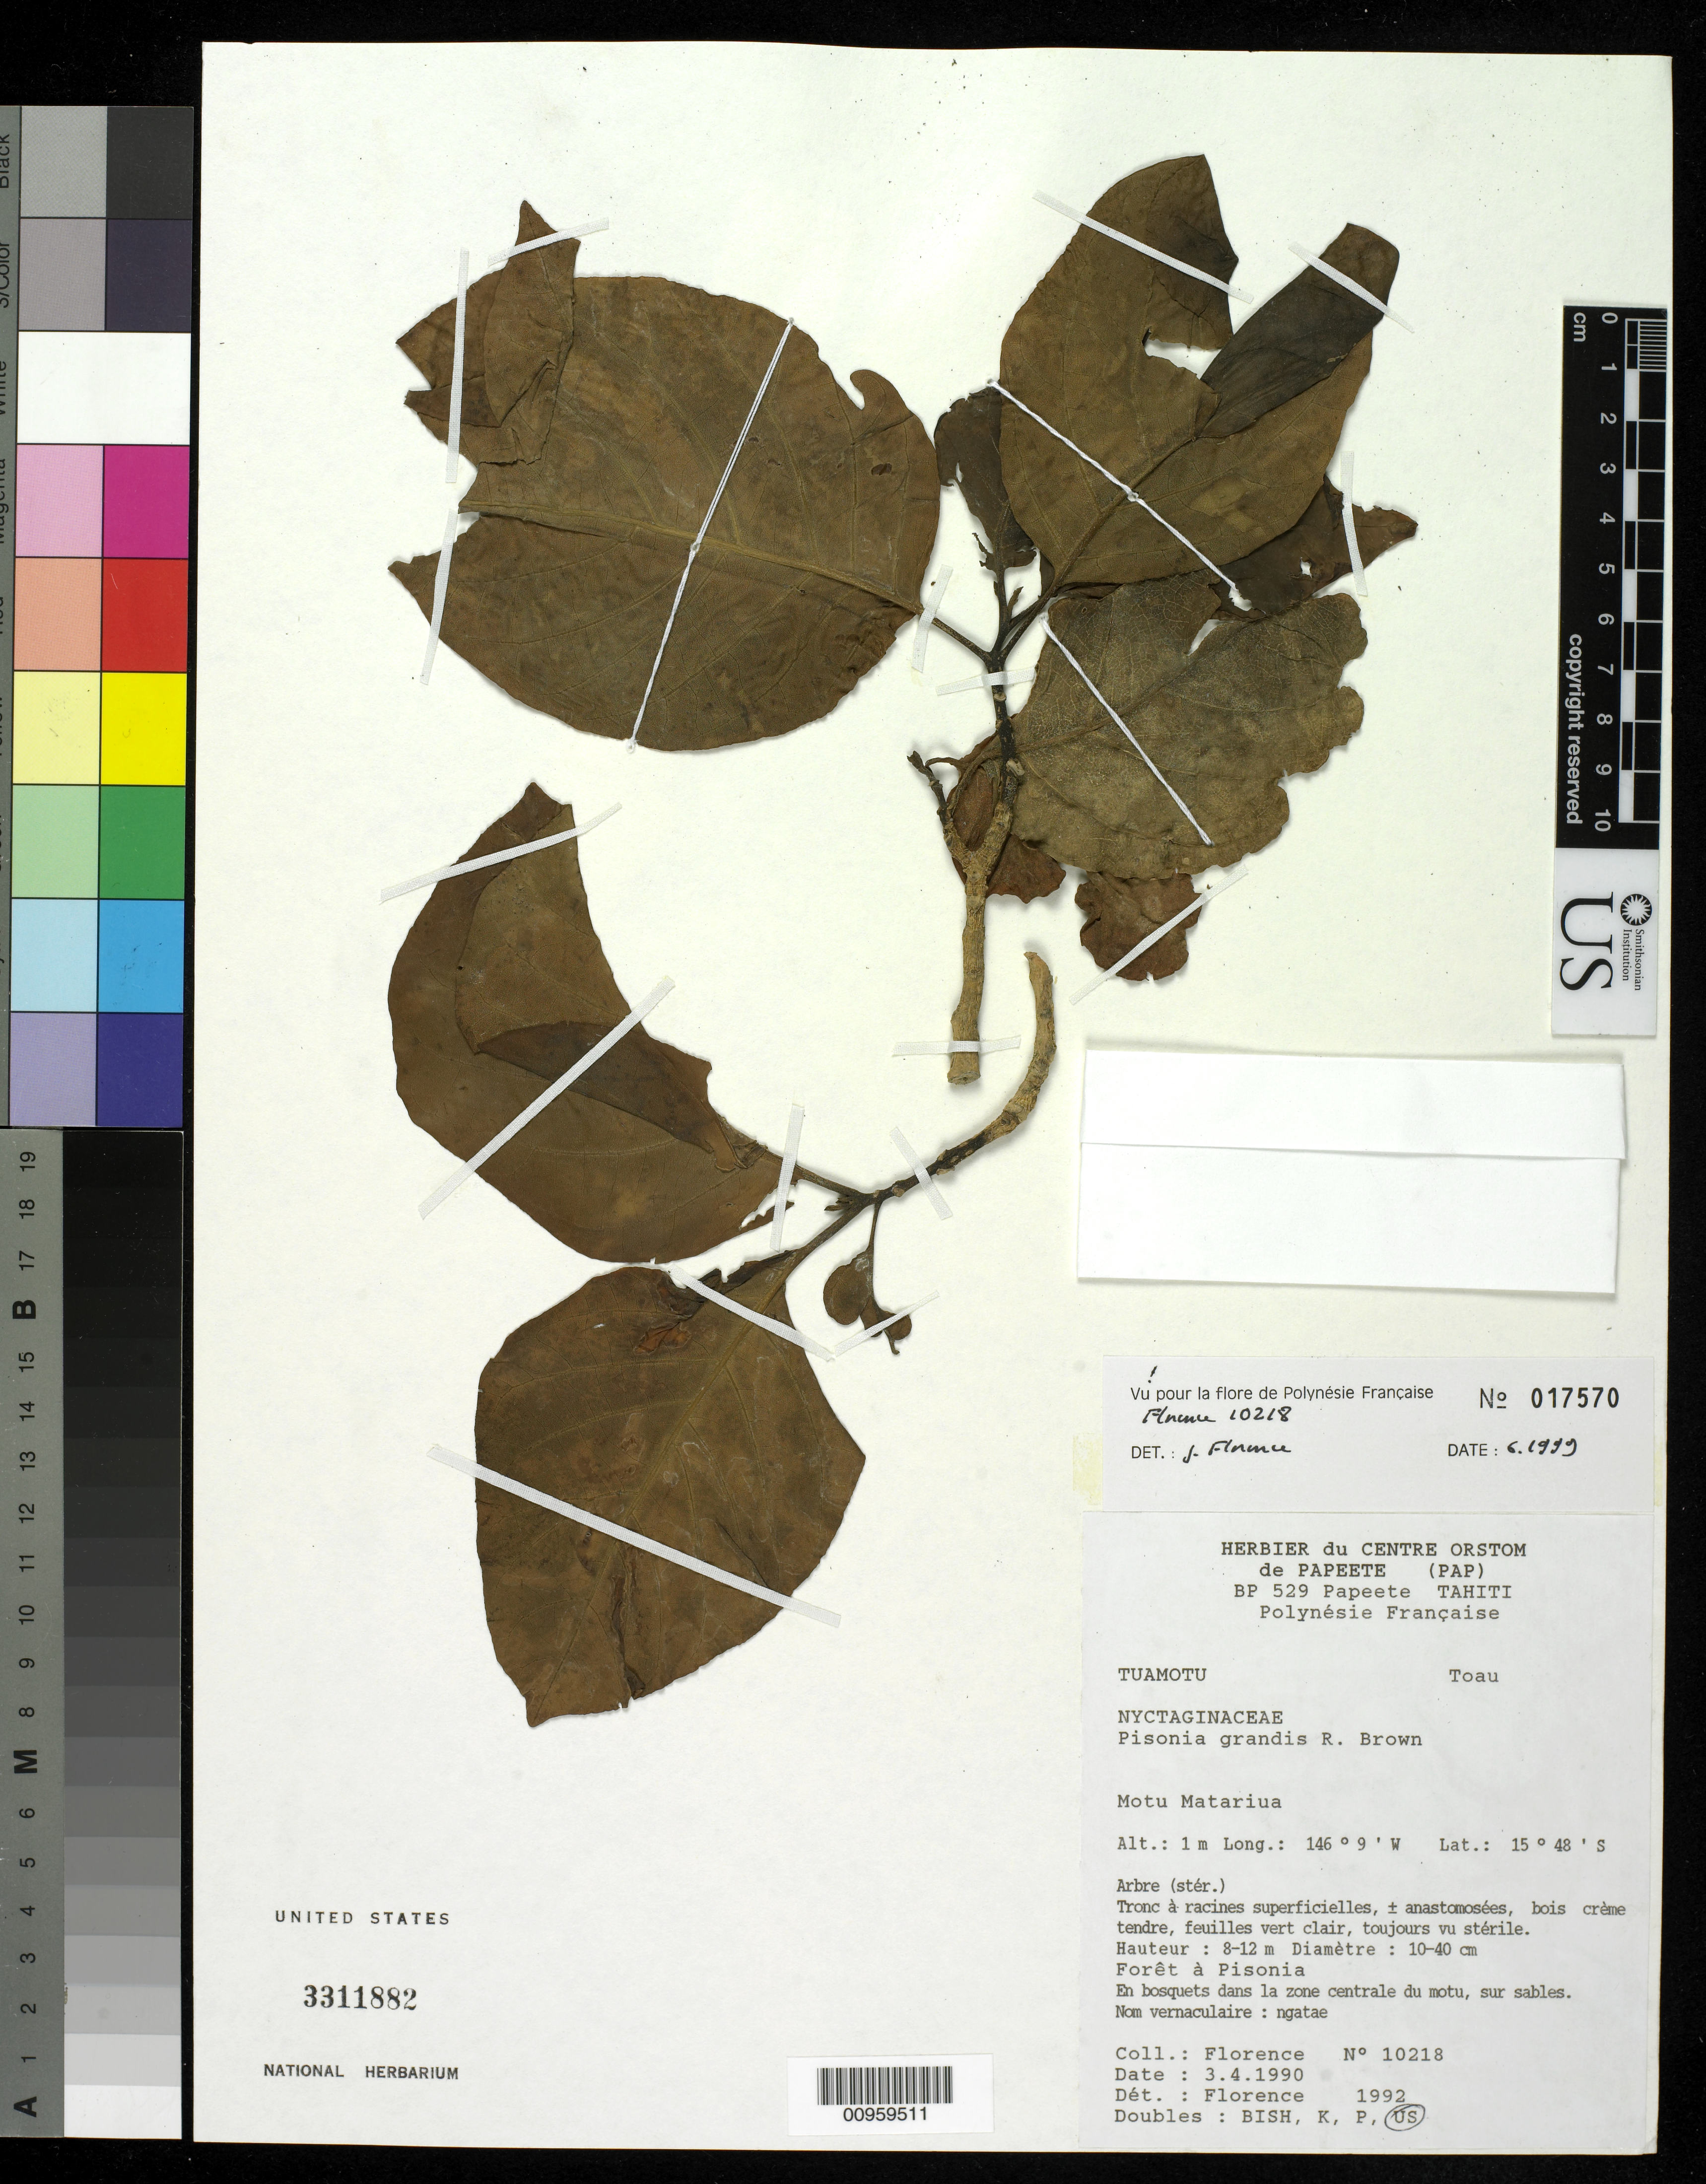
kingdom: Plantae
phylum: Tracheophyta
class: Magnoliopsida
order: Caryophyllales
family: Nyctaginaceae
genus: Pisonia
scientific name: Pisonia grandis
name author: R. Br.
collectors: J. Florence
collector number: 10218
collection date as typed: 04 Mar 1990 or 03 Apr 1990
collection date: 1990-04-03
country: French Polynesia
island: Toau Atoll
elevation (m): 1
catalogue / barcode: US 3311882